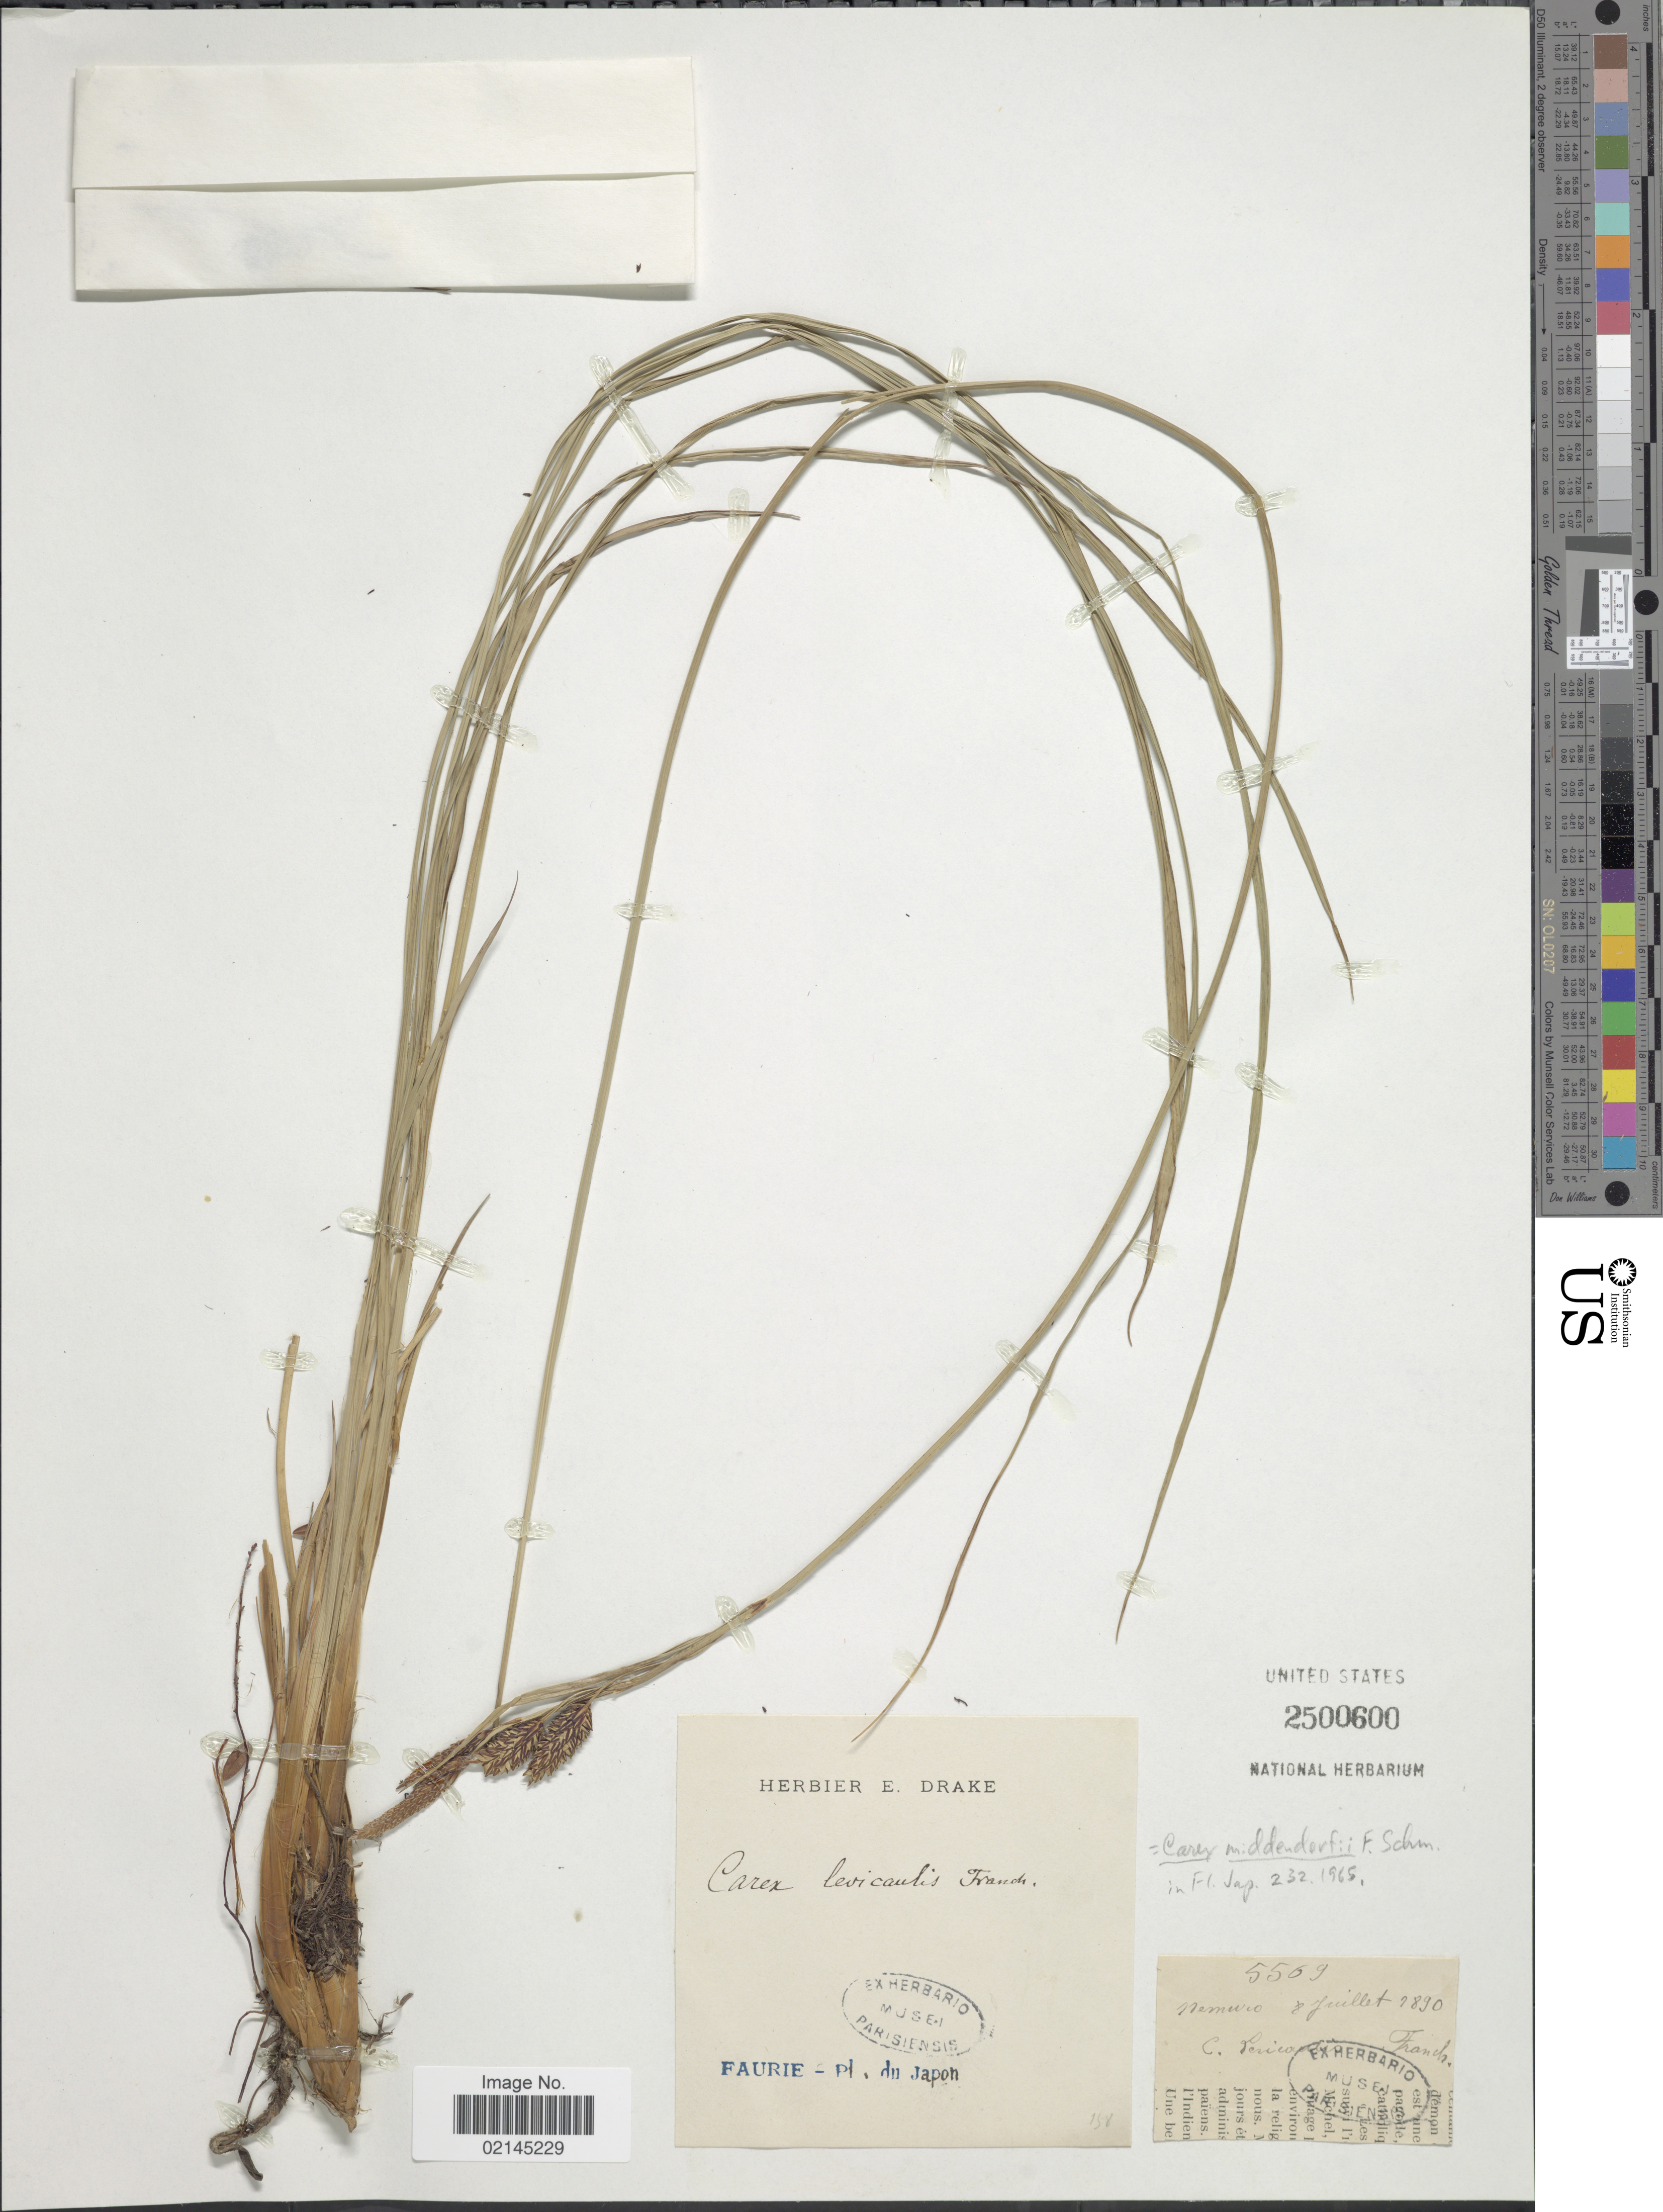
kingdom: Plantae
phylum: Tracheophyta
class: Liliopsida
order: Poales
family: Cyperaceae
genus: Carex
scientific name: Carex middendorffii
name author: F. Schmidt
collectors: -. Faurie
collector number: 5569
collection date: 1890-07-08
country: Japan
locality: Japon. Nemuro.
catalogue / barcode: US 2500600